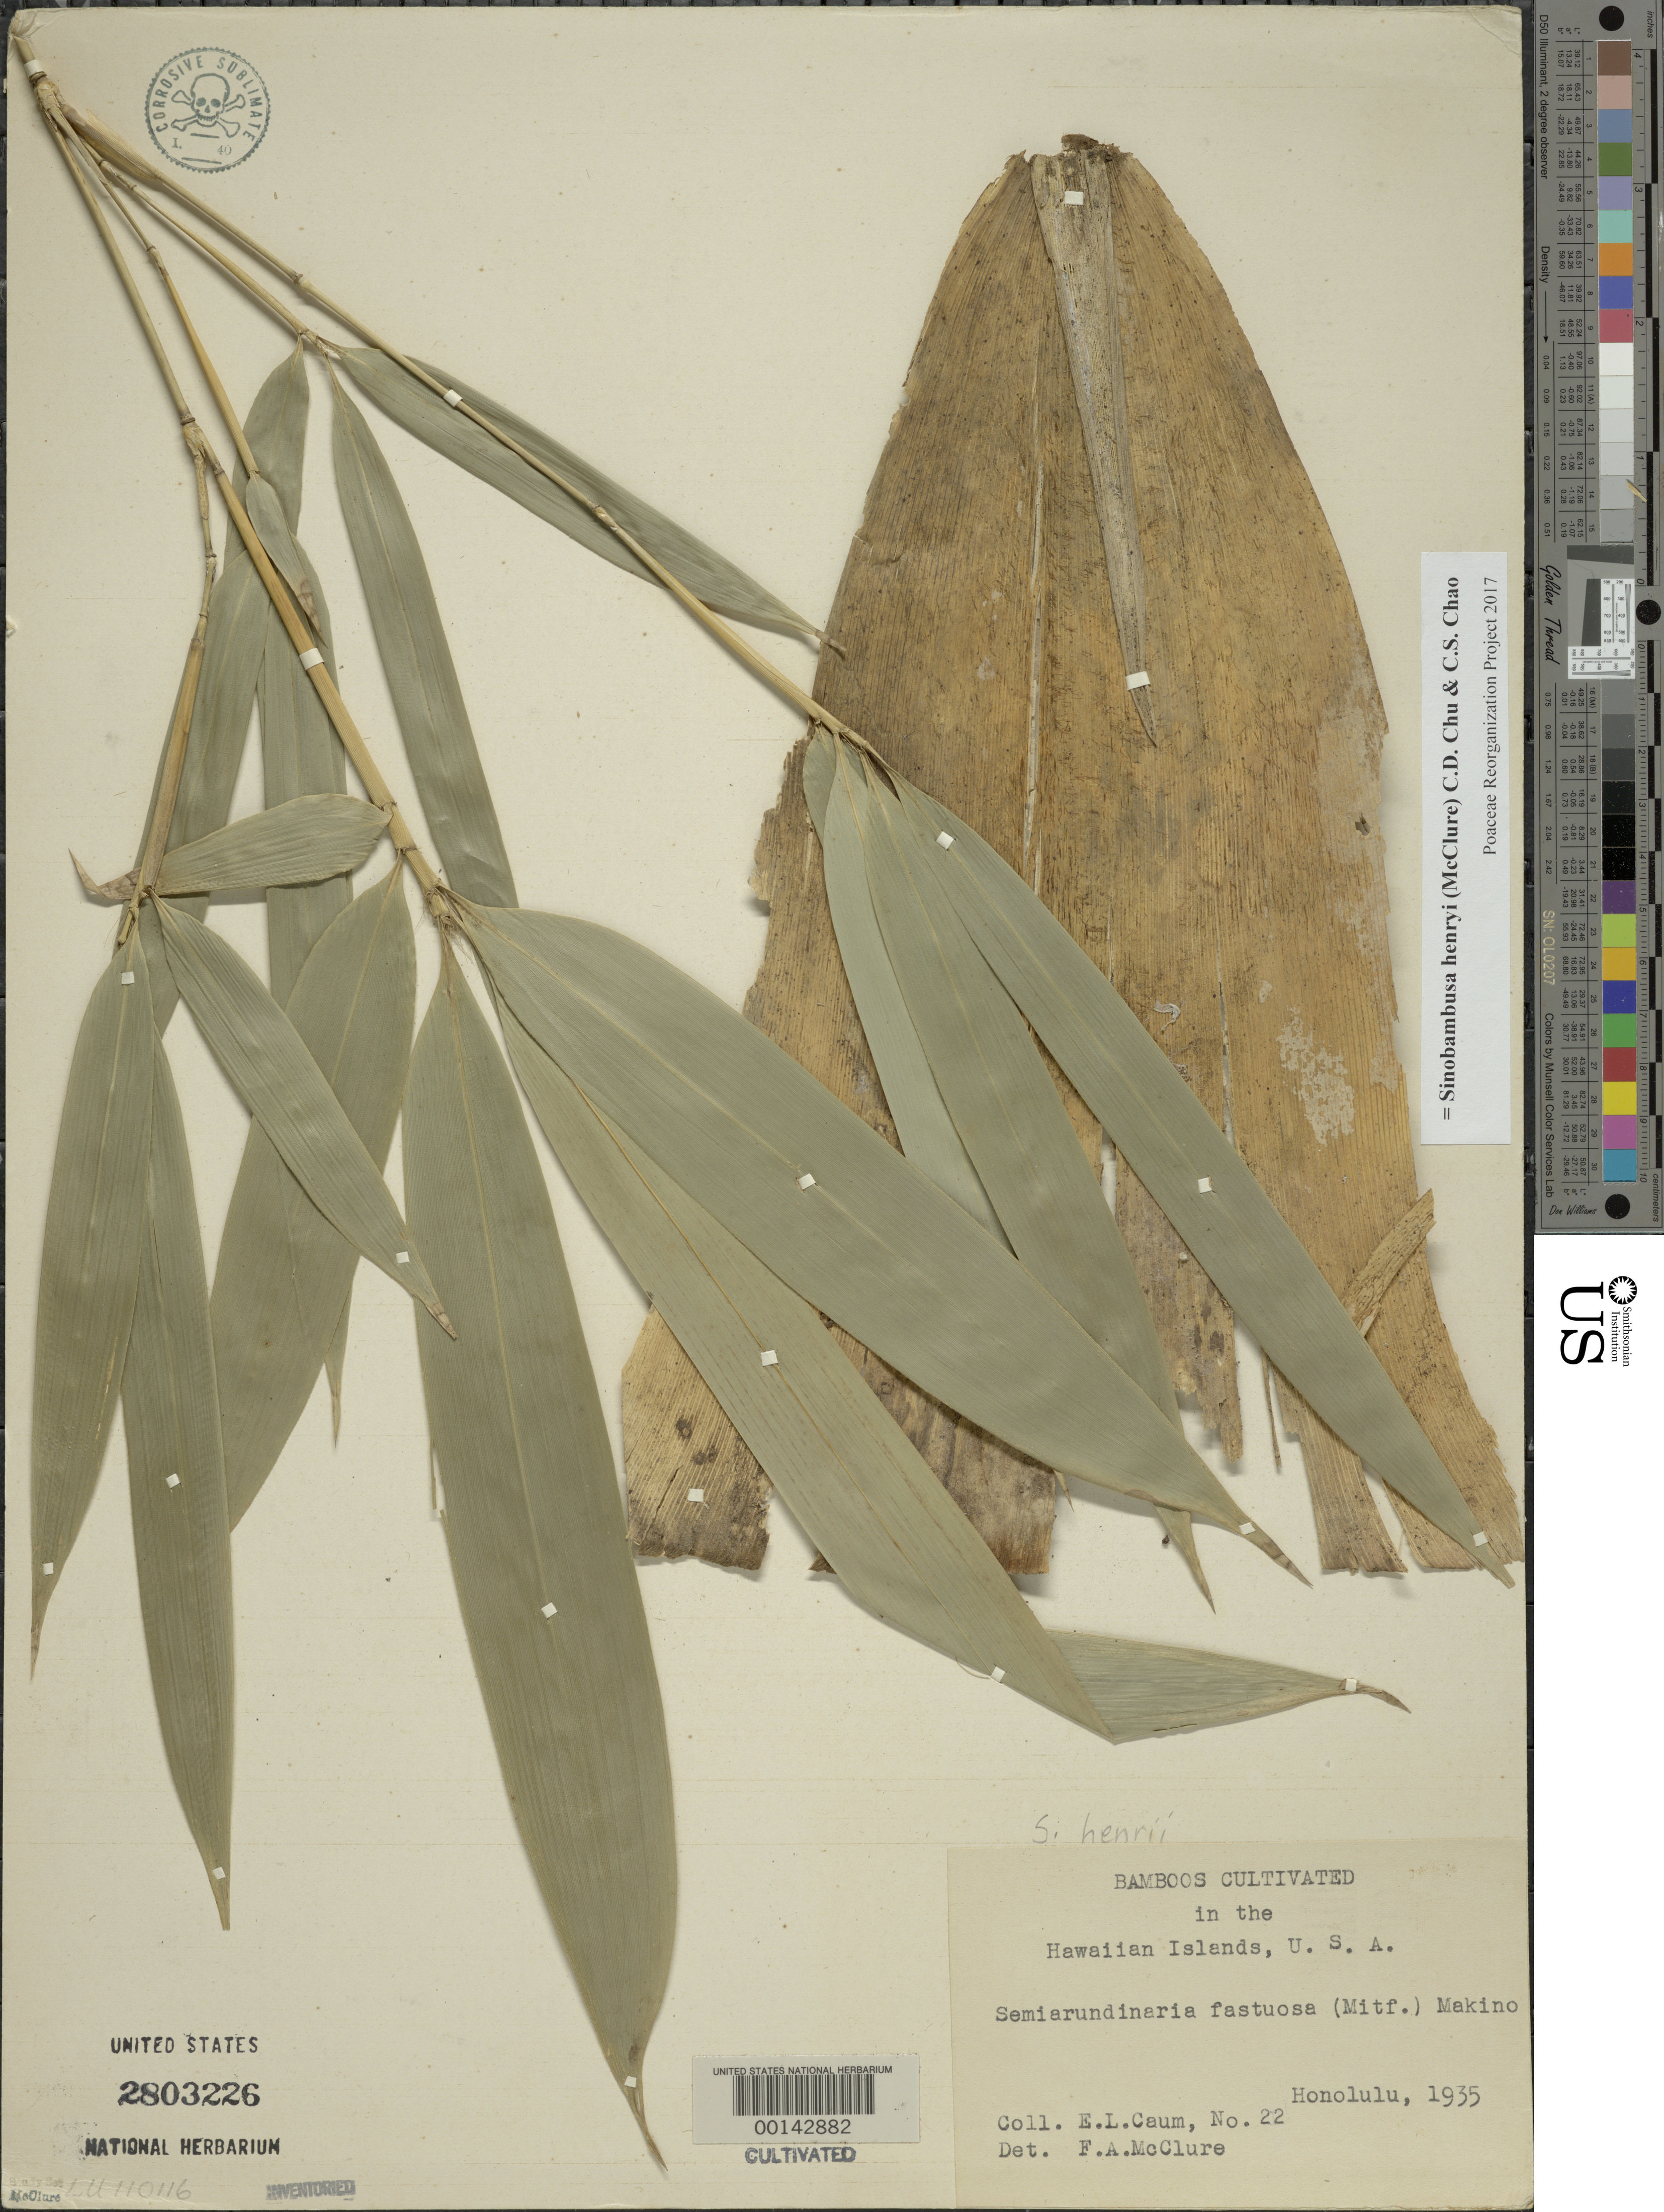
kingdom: Plantae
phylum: Tracheophyta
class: Liliopsida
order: Poales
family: Poaceae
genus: Sinobambusa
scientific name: Sinobambusa henryi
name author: (McClure) C.D. Chu & C.S. Chao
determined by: Poaceae Reorganization Project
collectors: E. L. Caum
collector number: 22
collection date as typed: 1935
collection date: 1935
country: United States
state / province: Hawaii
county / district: Honolulu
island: Oahu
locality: Honolulu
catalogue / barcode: US 2803226